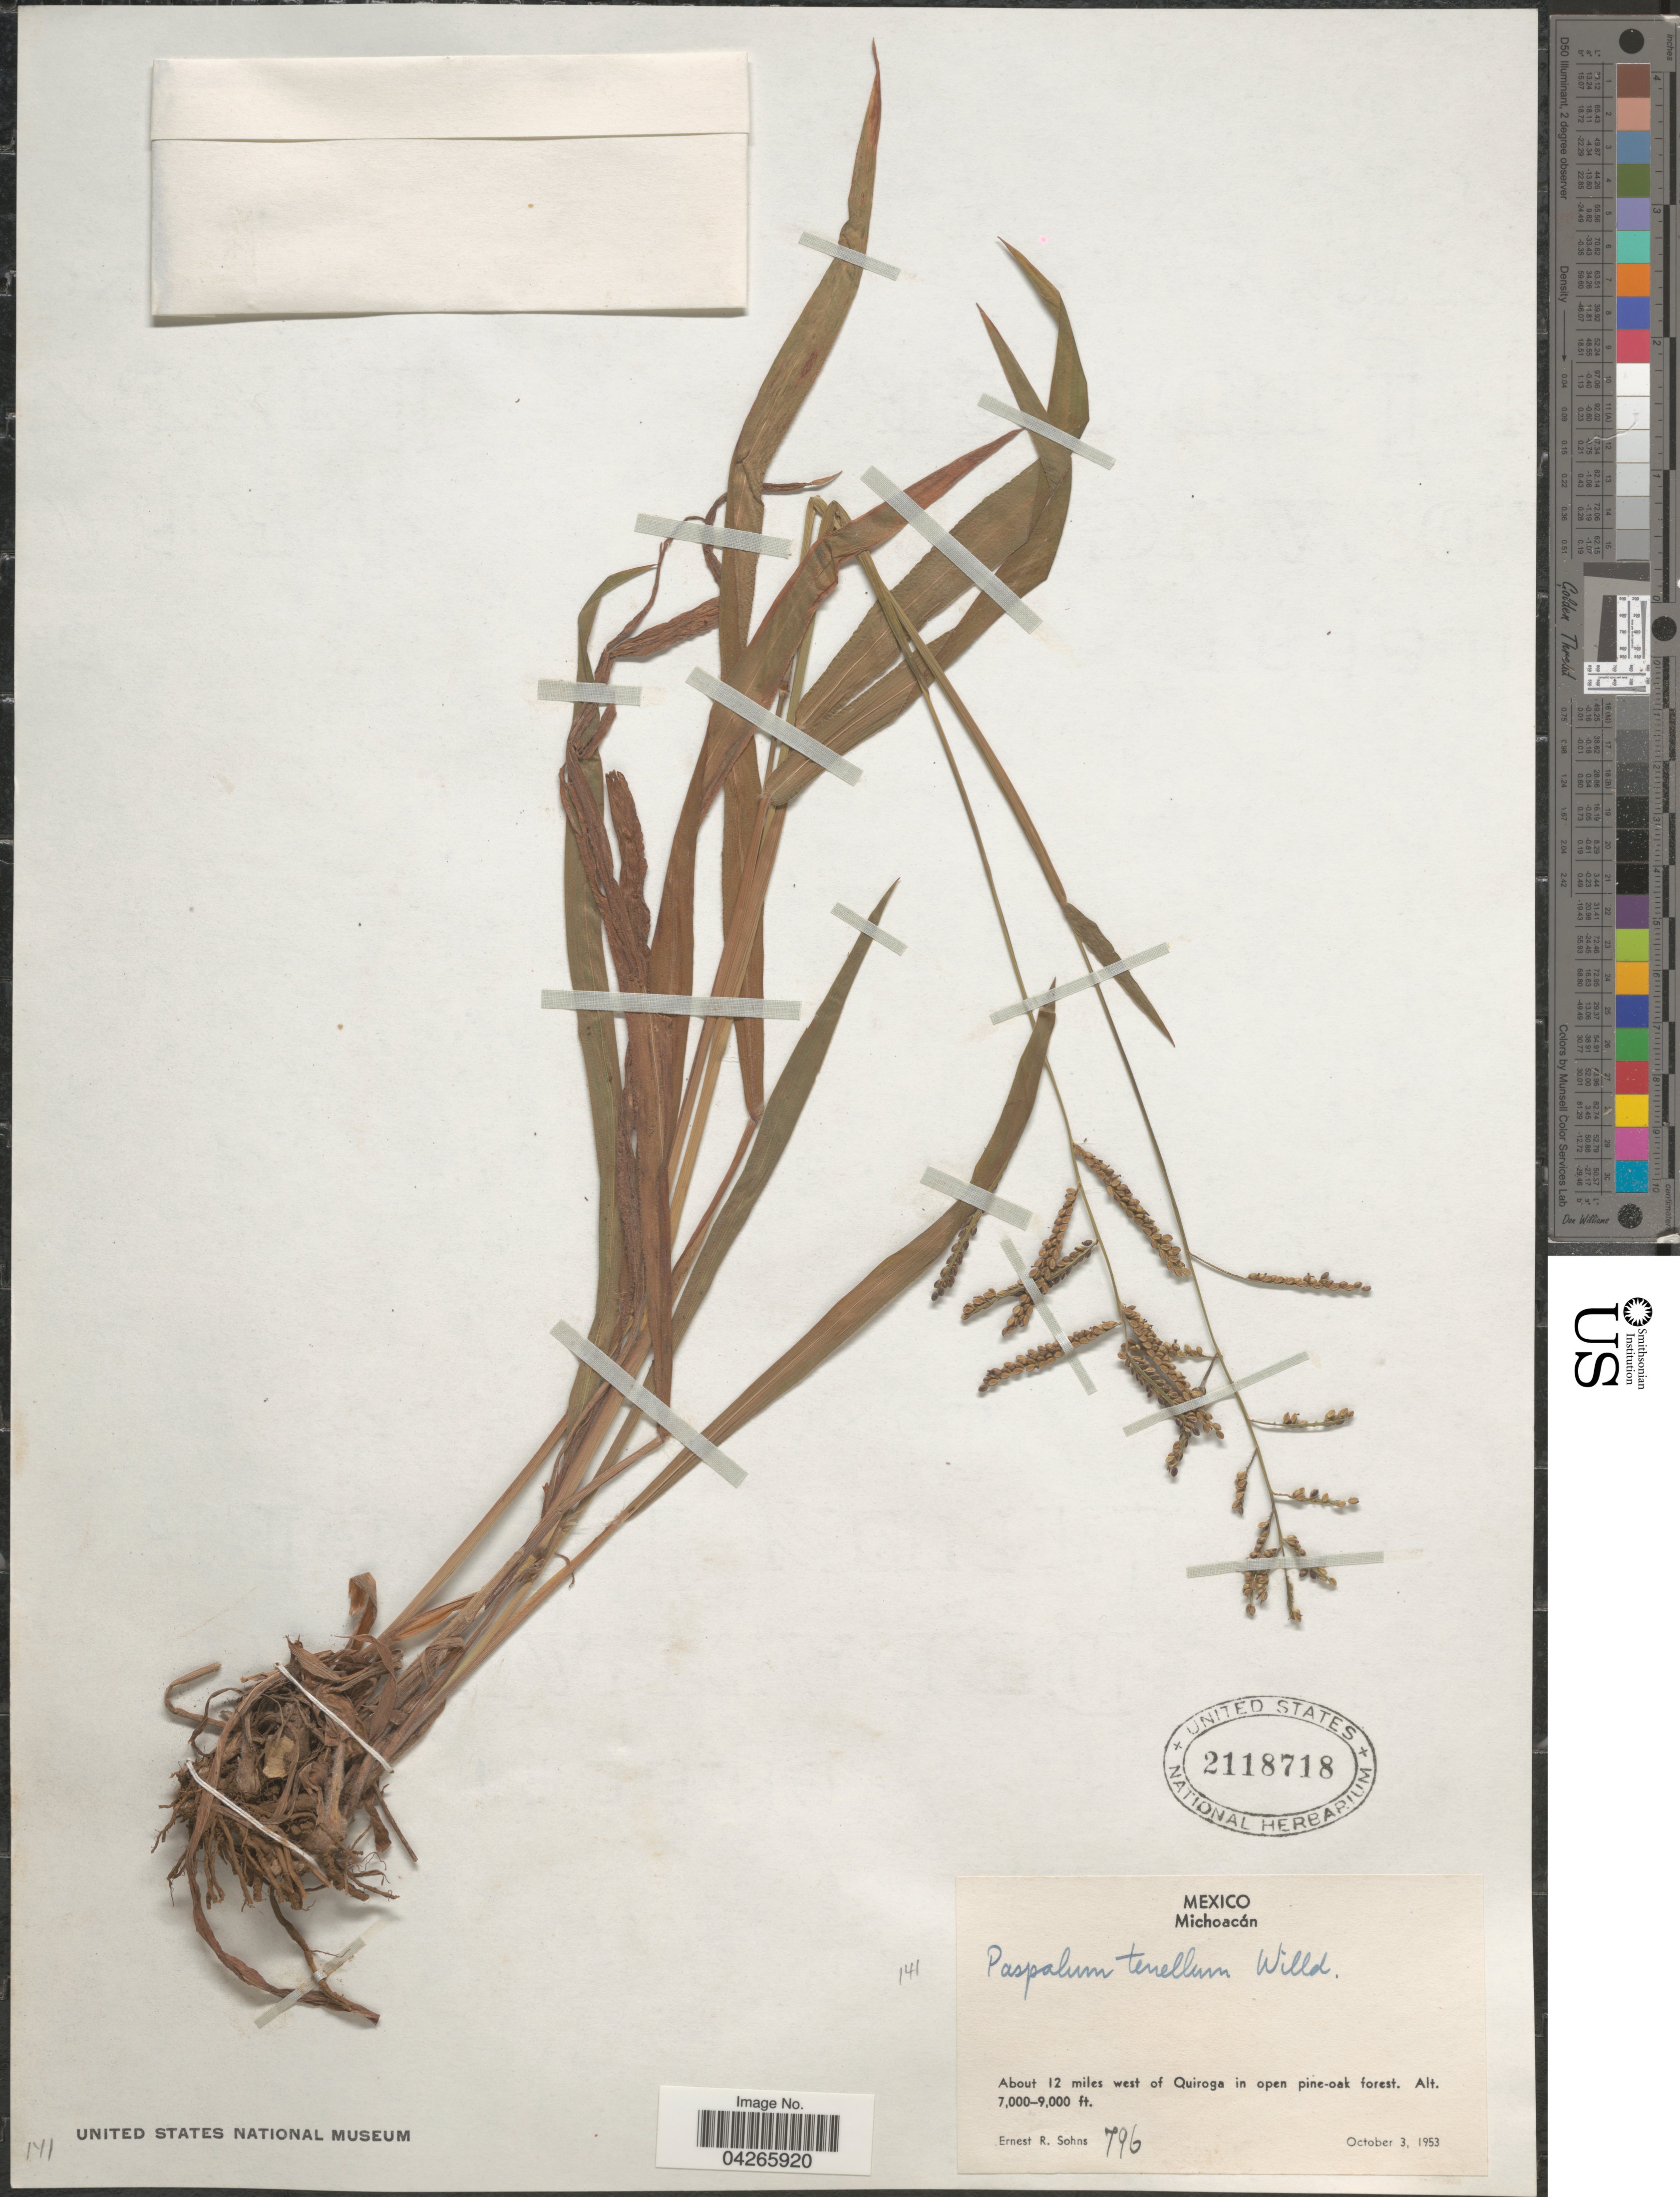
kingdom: Plantae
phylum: Tracheophyta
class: Liliopsida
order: Poales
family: Poaceae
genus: Paspalum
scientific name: Paspalum tenellum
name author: Willd.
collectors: E. R. Sohns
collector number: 796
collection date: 1953-10-03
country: Mexico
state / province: Michoacán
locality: About 12 miles west of Quiroga.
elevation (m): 2134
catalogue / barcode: US 2118718